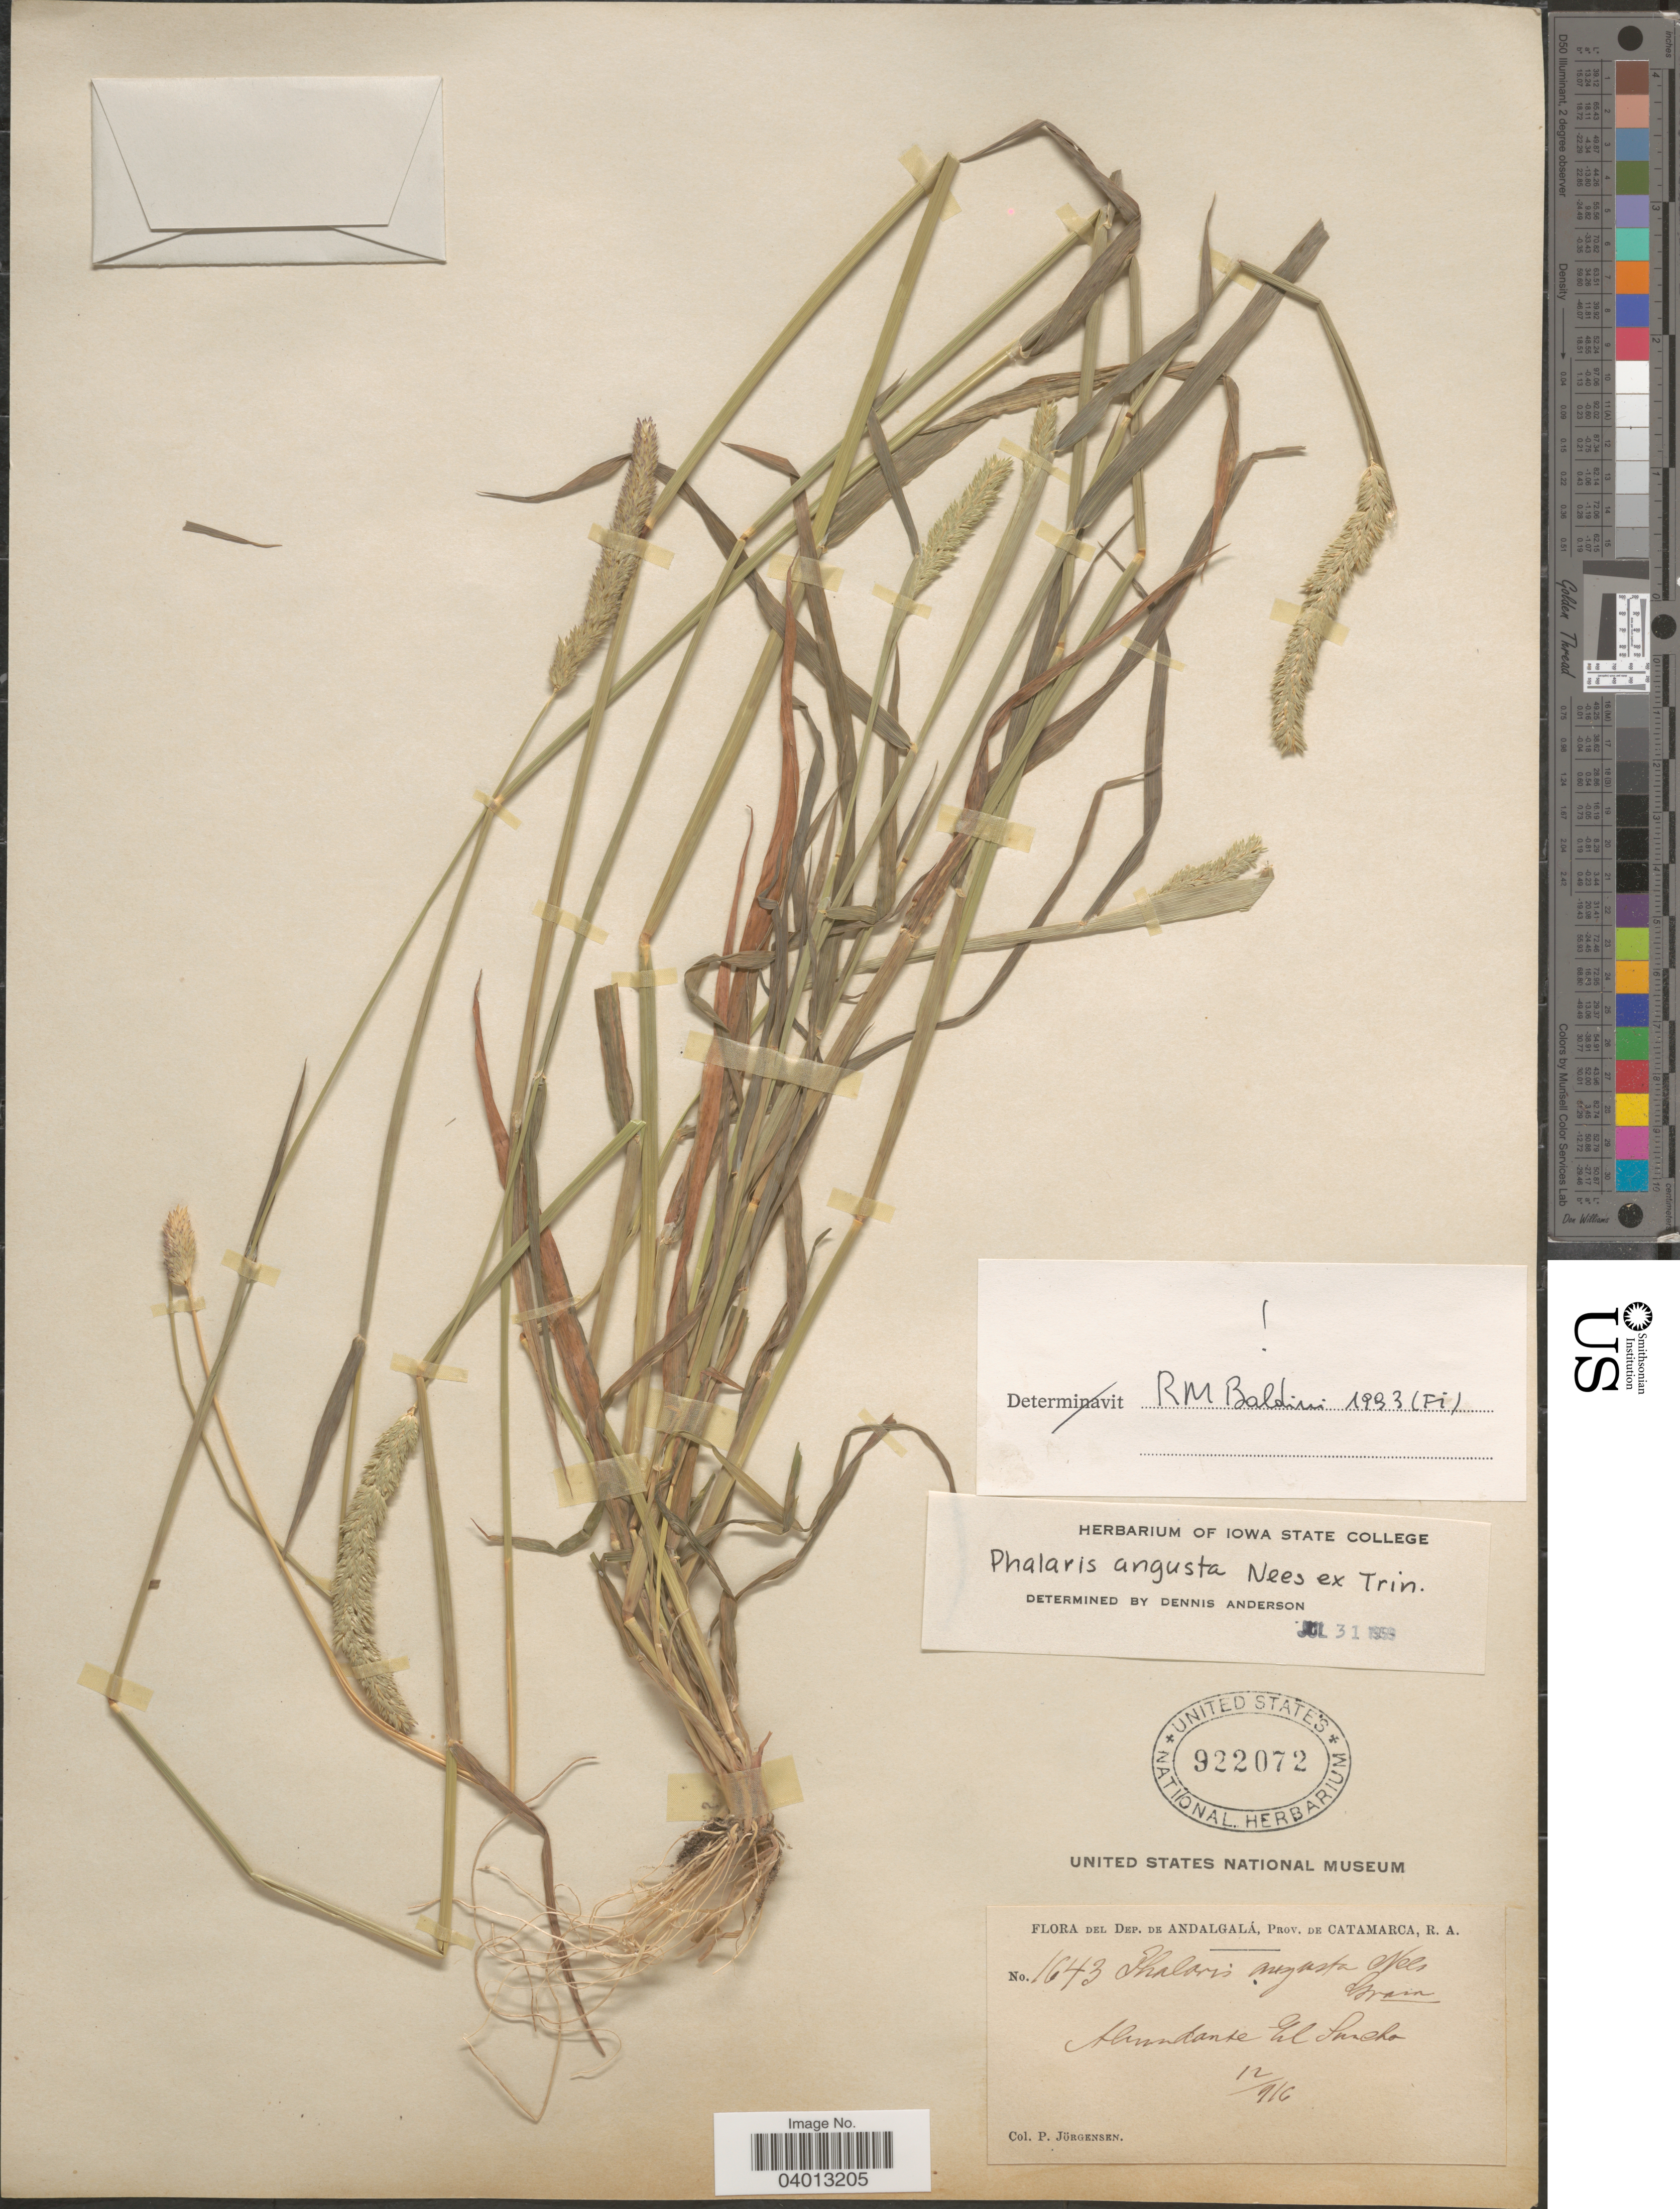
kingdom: Plantae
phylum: Tracheophyta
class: Liliopsida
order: Poales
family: Poaceae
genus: Phalaris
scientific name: Phalaris angusta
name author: Nees ex Trin.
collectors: P. Jörgensen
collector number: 1643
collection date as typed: Transcribed d/m/y: 12/9/16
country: Argentina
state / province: Catamarca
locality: Dep. de Andalgalá. El Suncho.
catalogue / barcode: US 922072